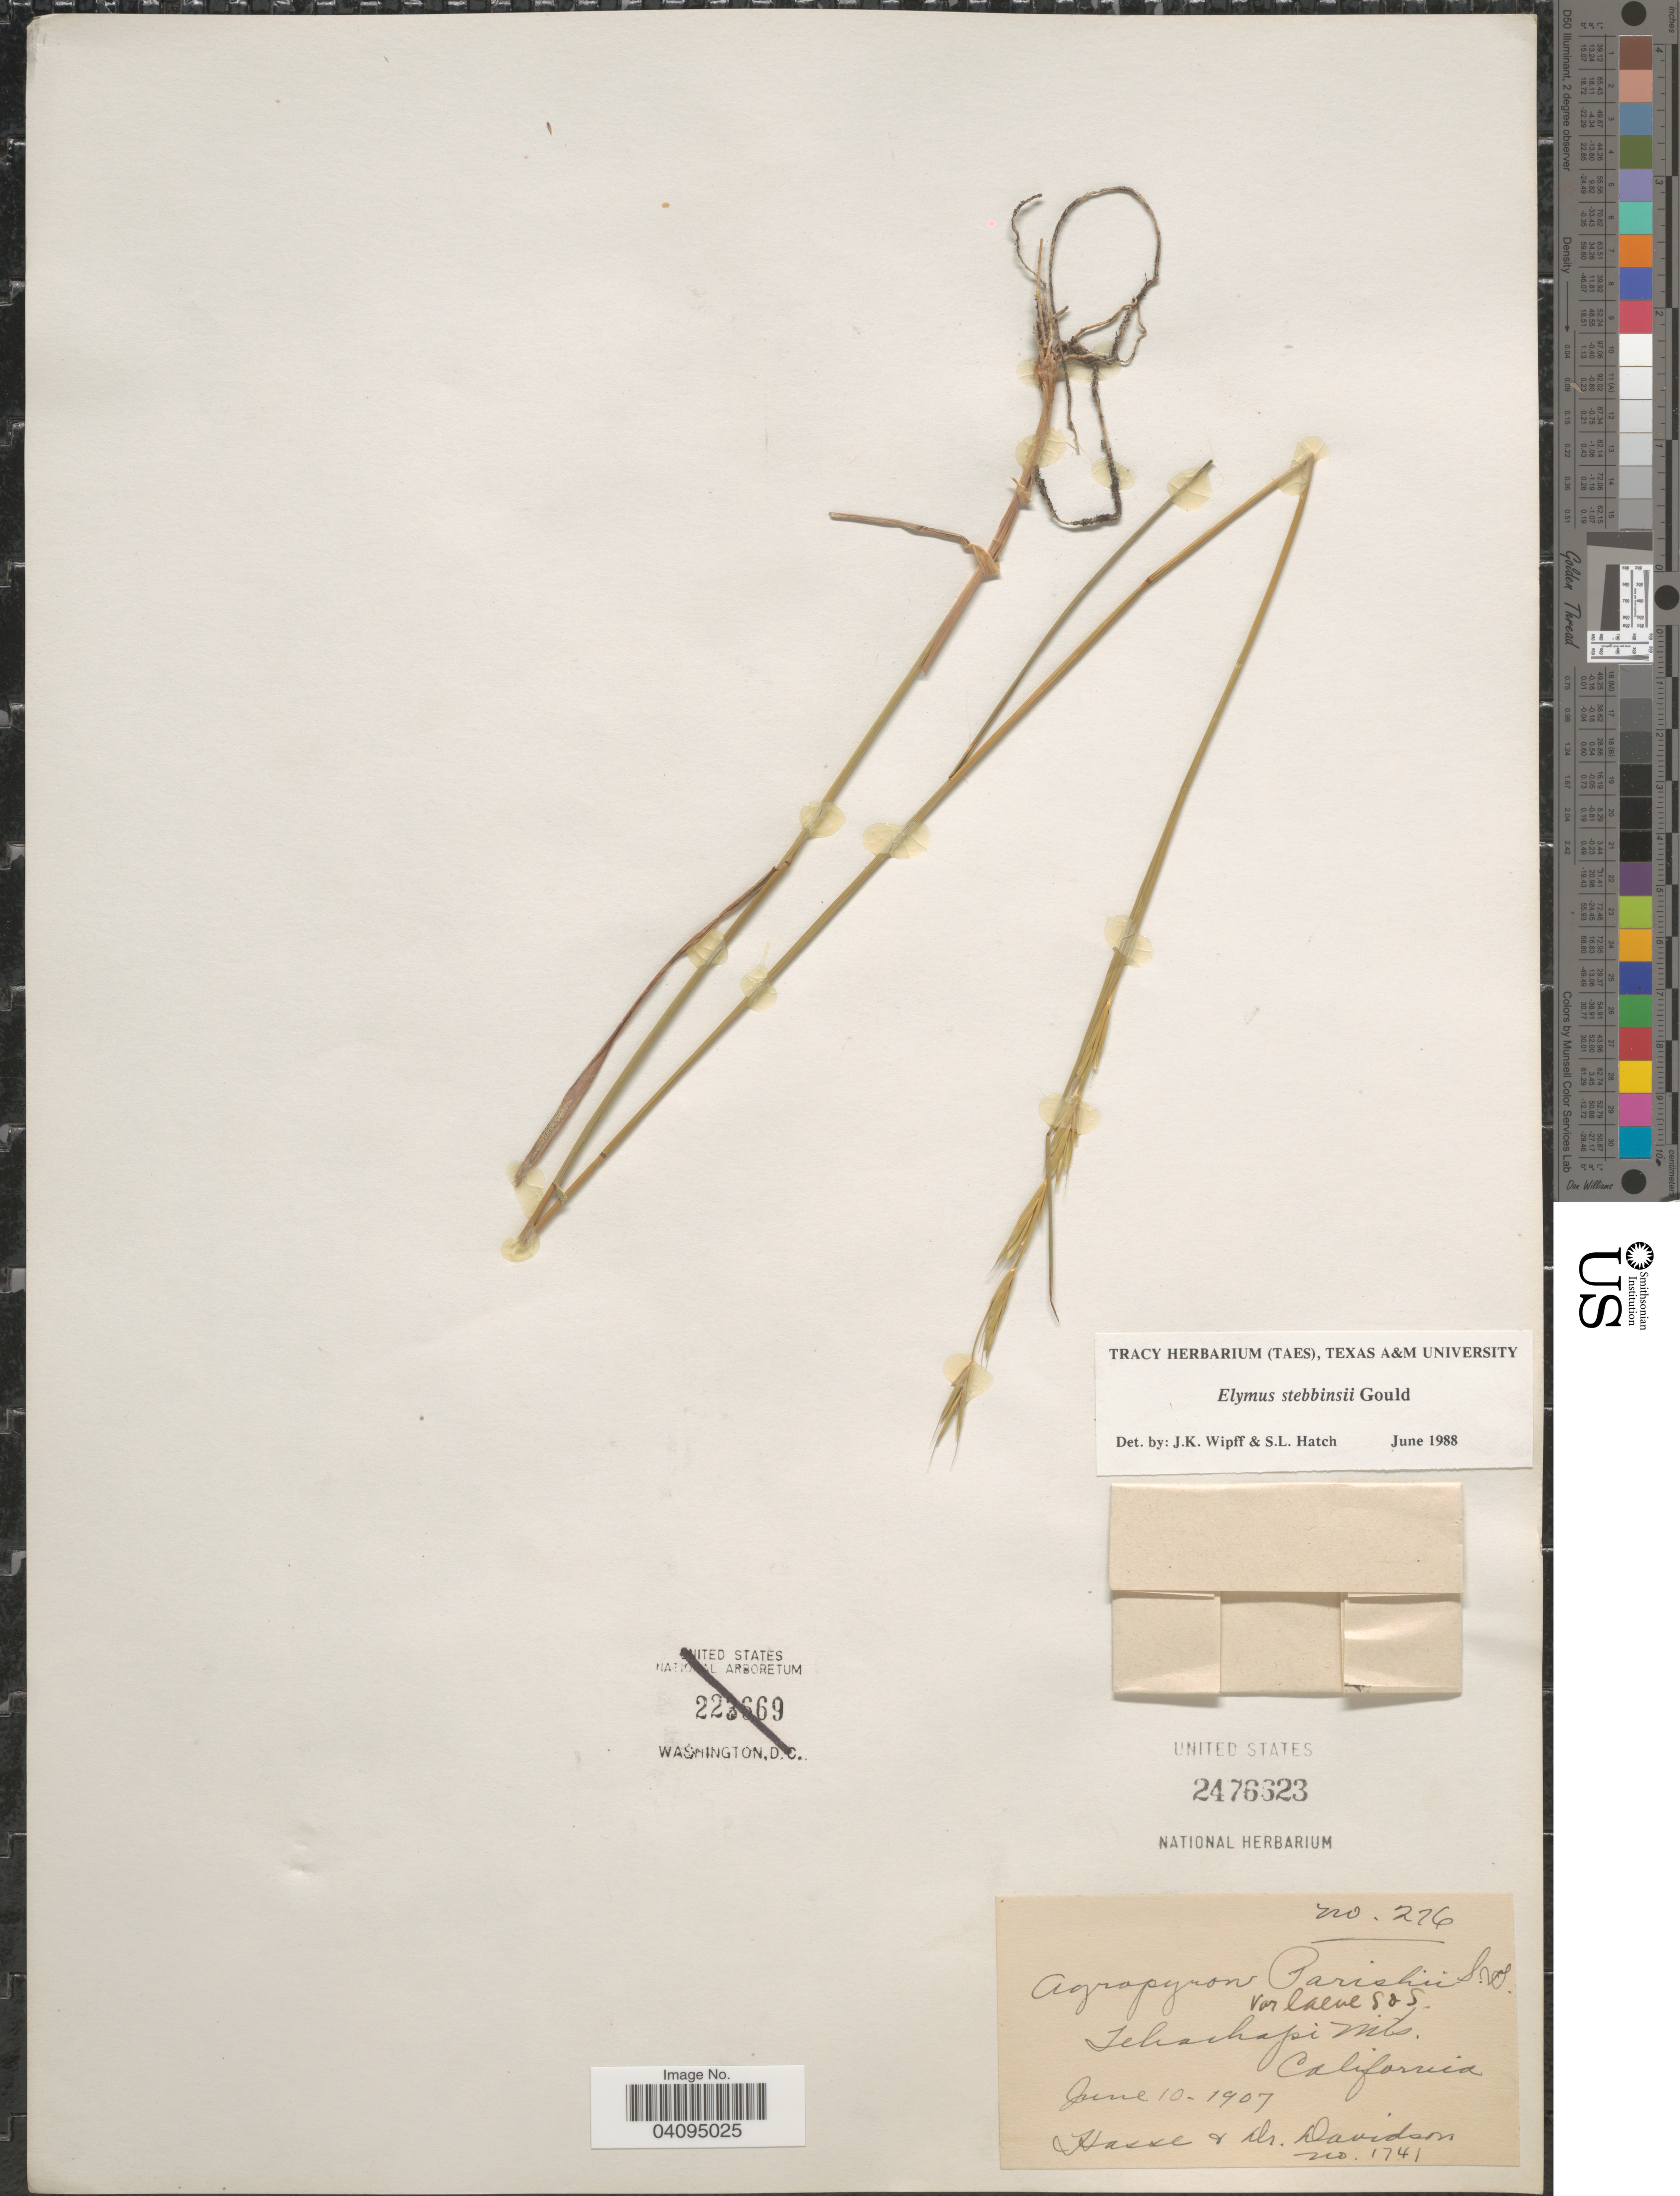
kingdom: Plantae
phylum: Tracheophyta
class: Liliopsida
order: Poales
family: Poaceae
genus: Elymus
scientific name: Elymus stebbinsii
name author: Gould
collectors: -. Hasse & Davidson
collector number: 1741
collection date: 1907-06-10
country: United States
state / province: California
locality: Tehachapi Mts.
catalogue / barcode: US 2476623